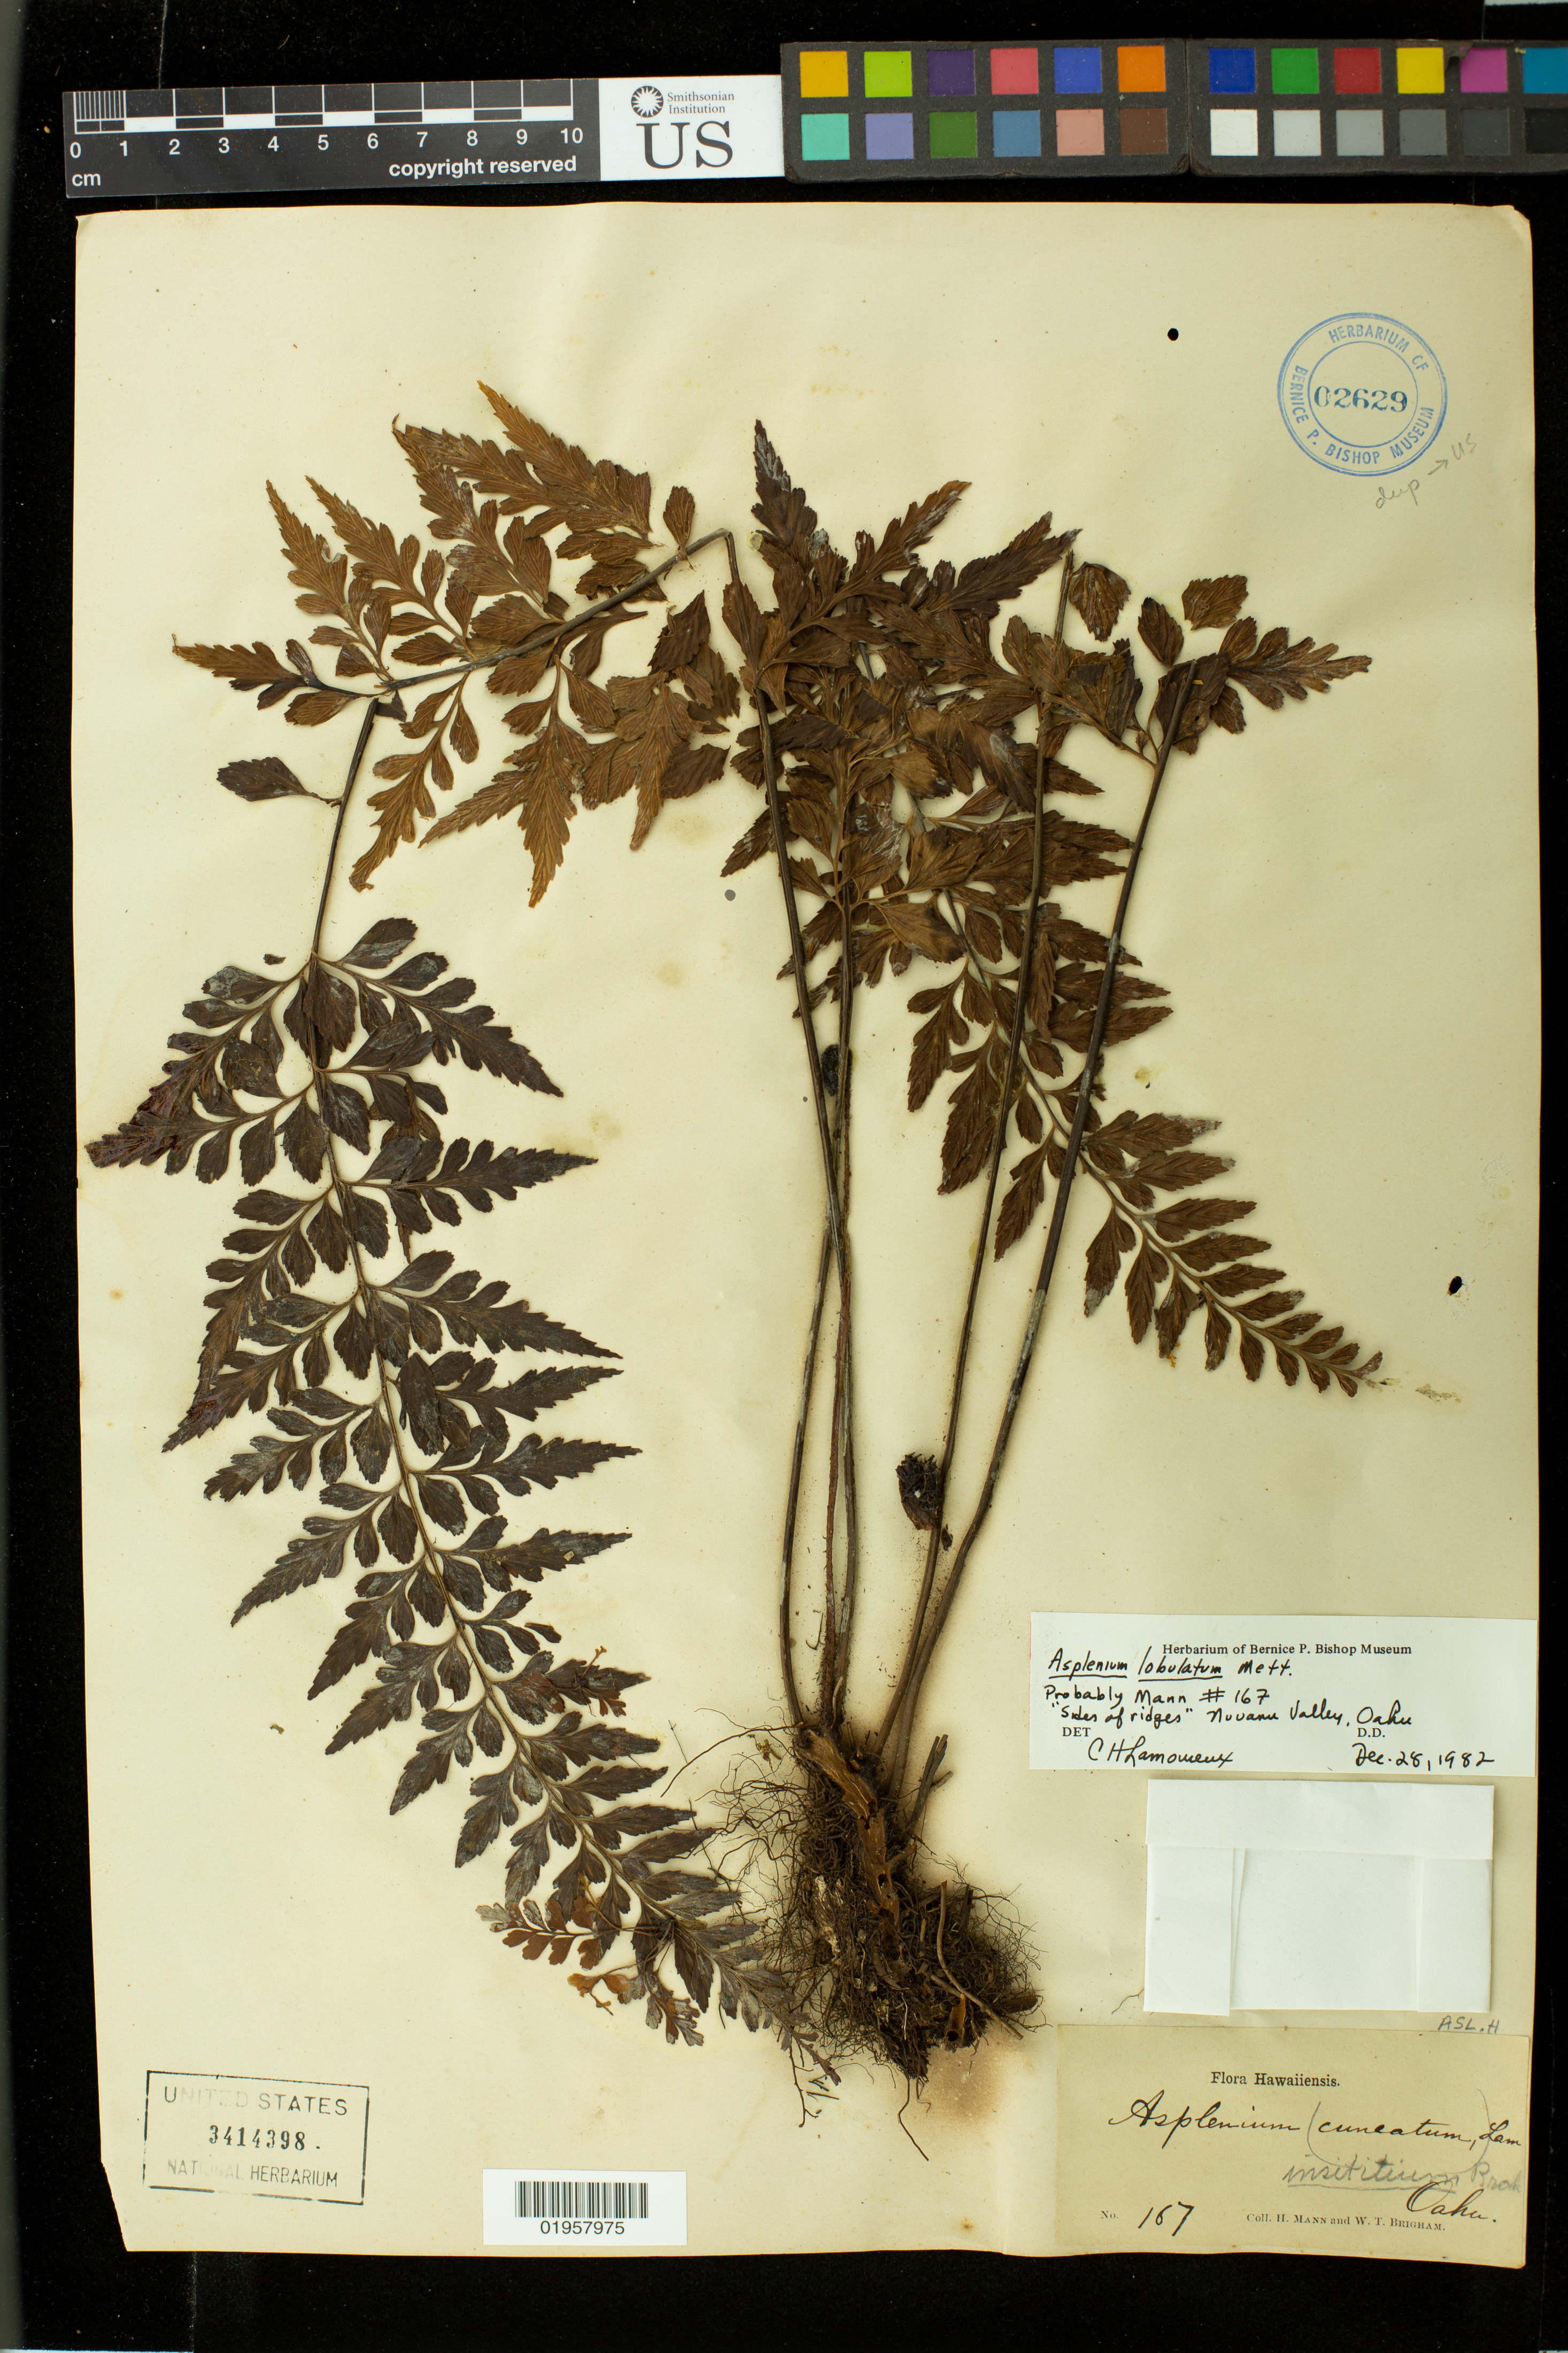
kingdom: Plantae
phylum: Tracheophyta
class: Polypodiopsida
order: Polypodiales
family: Aspleniaceae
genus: Asplenium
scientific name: Asplenium lobulatum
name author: Mett.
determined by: Lamoureux, C. H.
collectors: H. Mann & W. T. Brigham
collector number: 167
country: United States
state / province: Hawaii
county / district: Honolulu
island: Oahu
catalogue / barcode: US 3414398